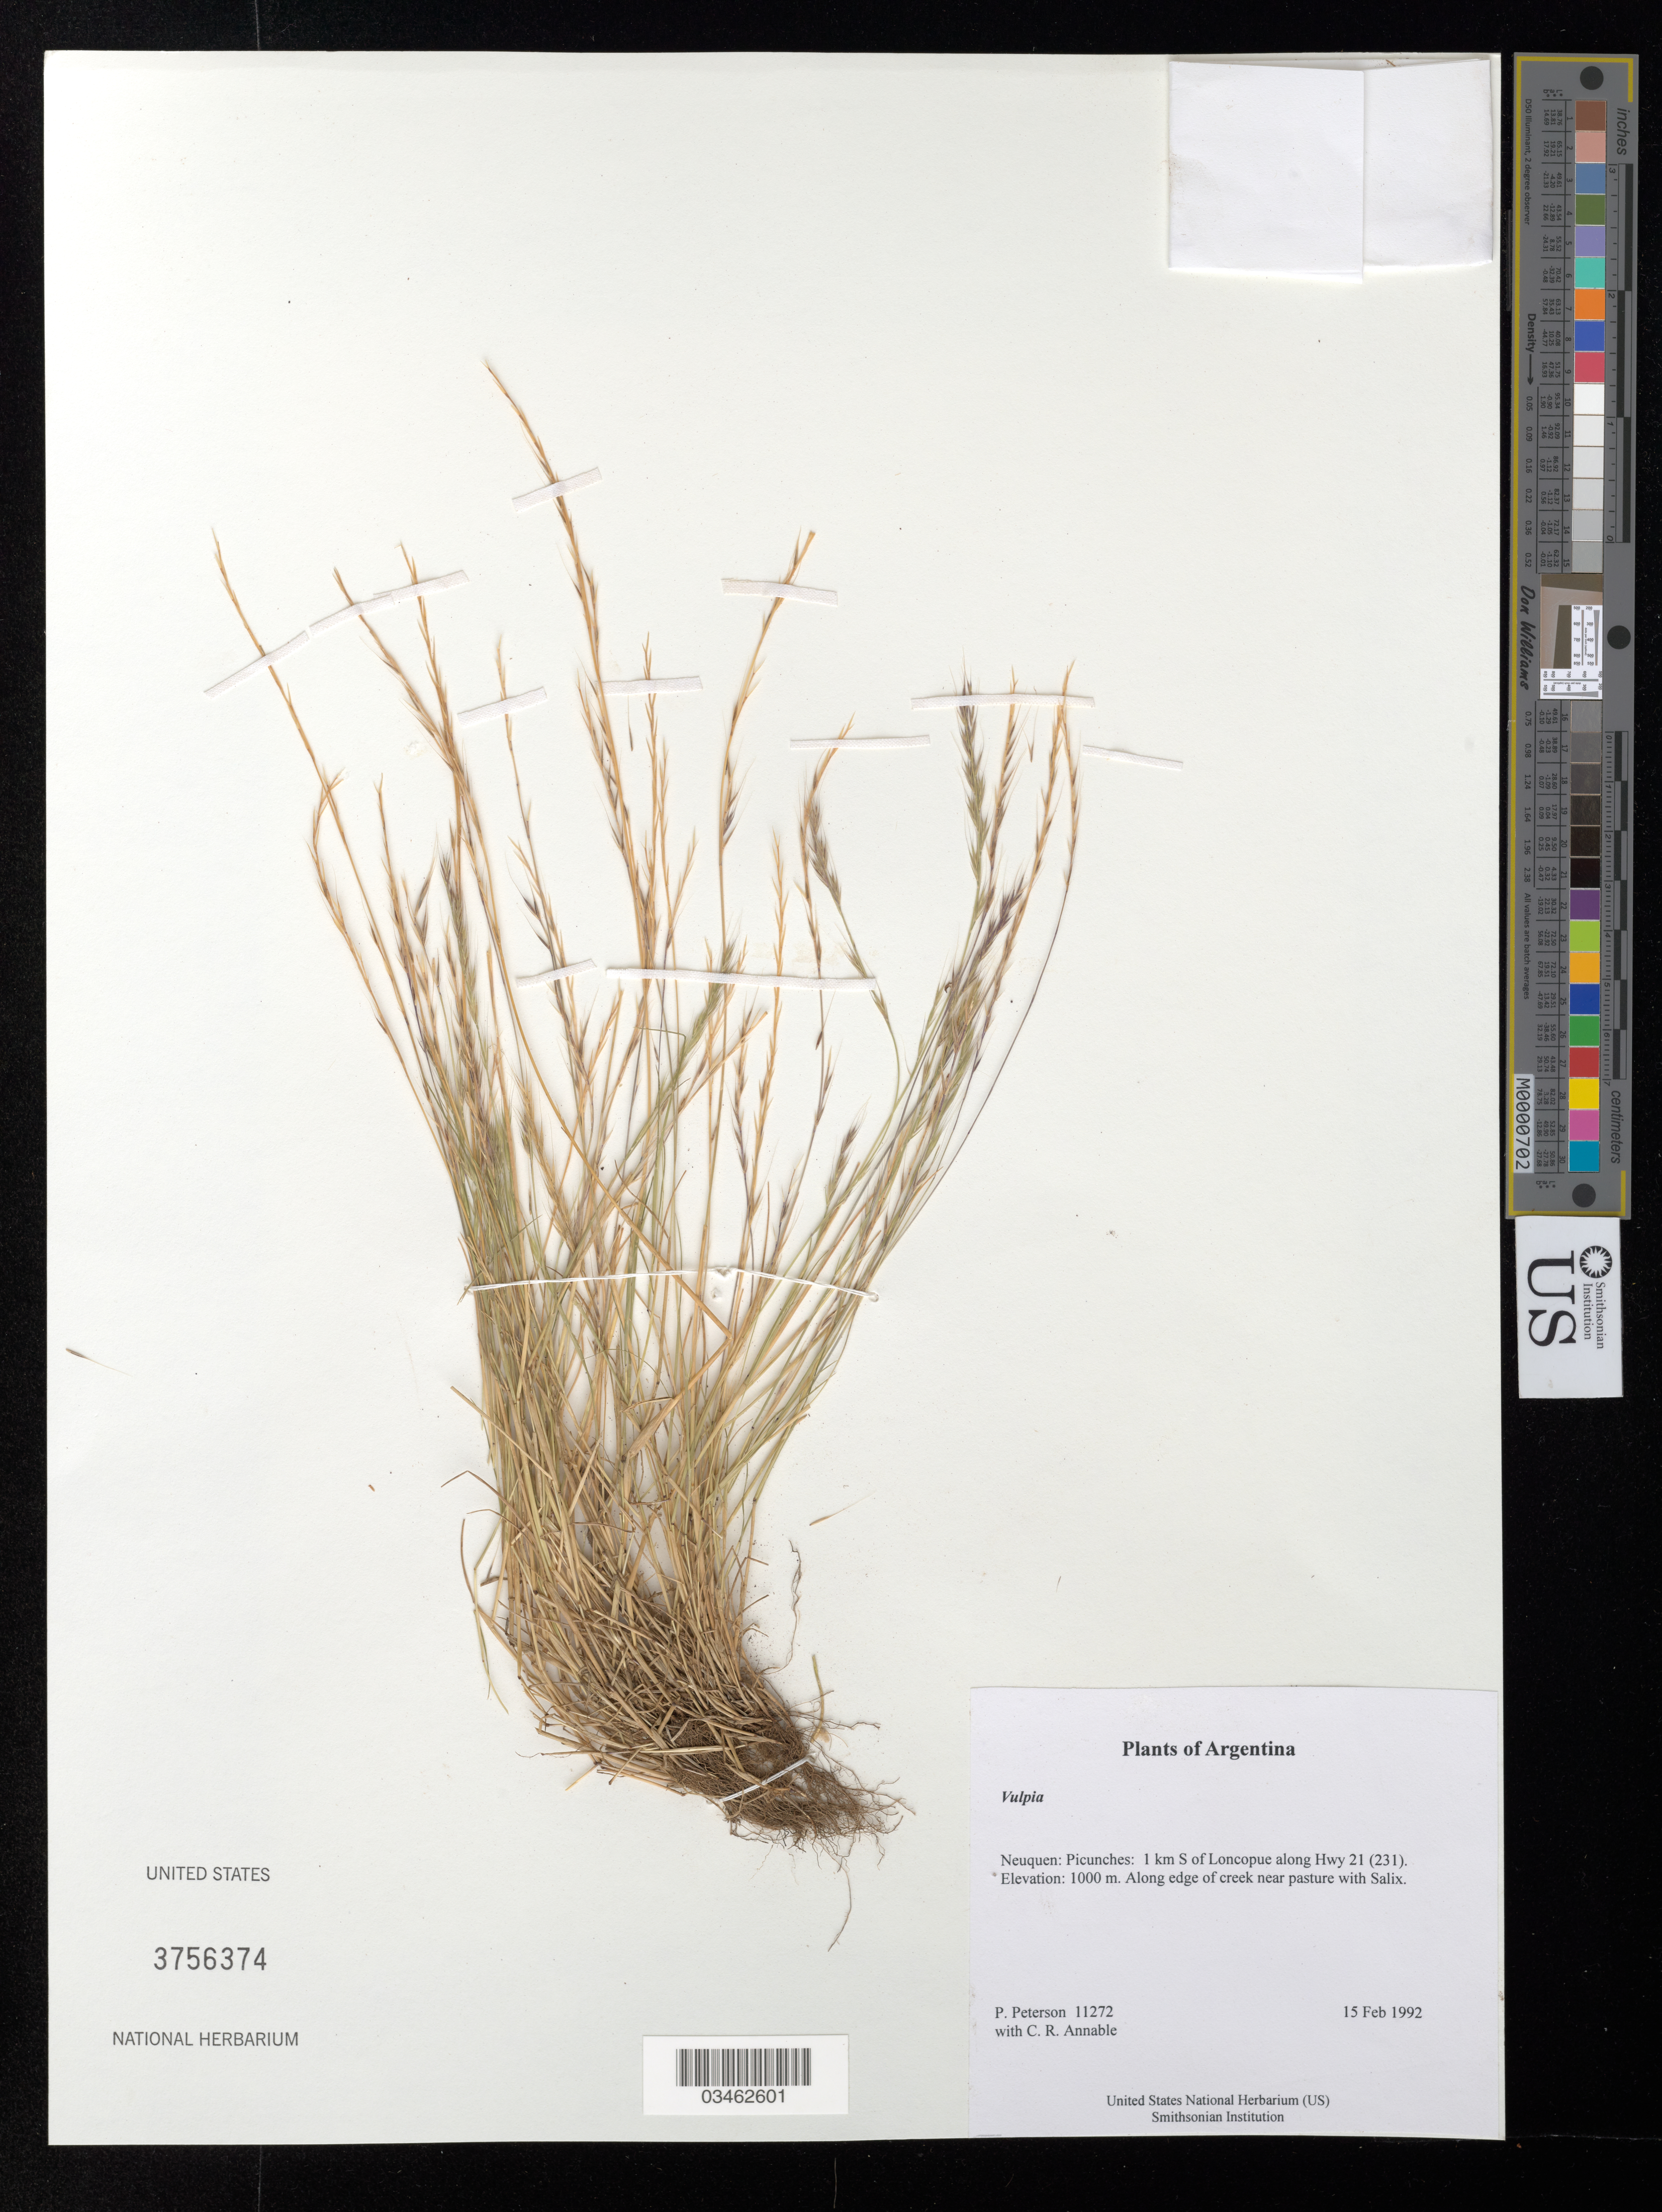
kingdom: Plantae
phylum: Tracheophyta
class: Liliopsida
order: Poales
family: Poaceae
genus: Vulpia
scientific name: Vulpia sp.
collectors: P. M. Peterson & C. R. Annable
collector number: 11272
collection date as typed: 15 Feb 1992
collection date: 1992-02-15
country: Argentina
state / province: Neuquen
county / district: Picunches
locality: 1 km S of Loncopue along Hwy 21 (231).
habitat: Along edge of creek near pasture with Salix.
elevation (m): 1000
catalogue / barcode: US 3756374